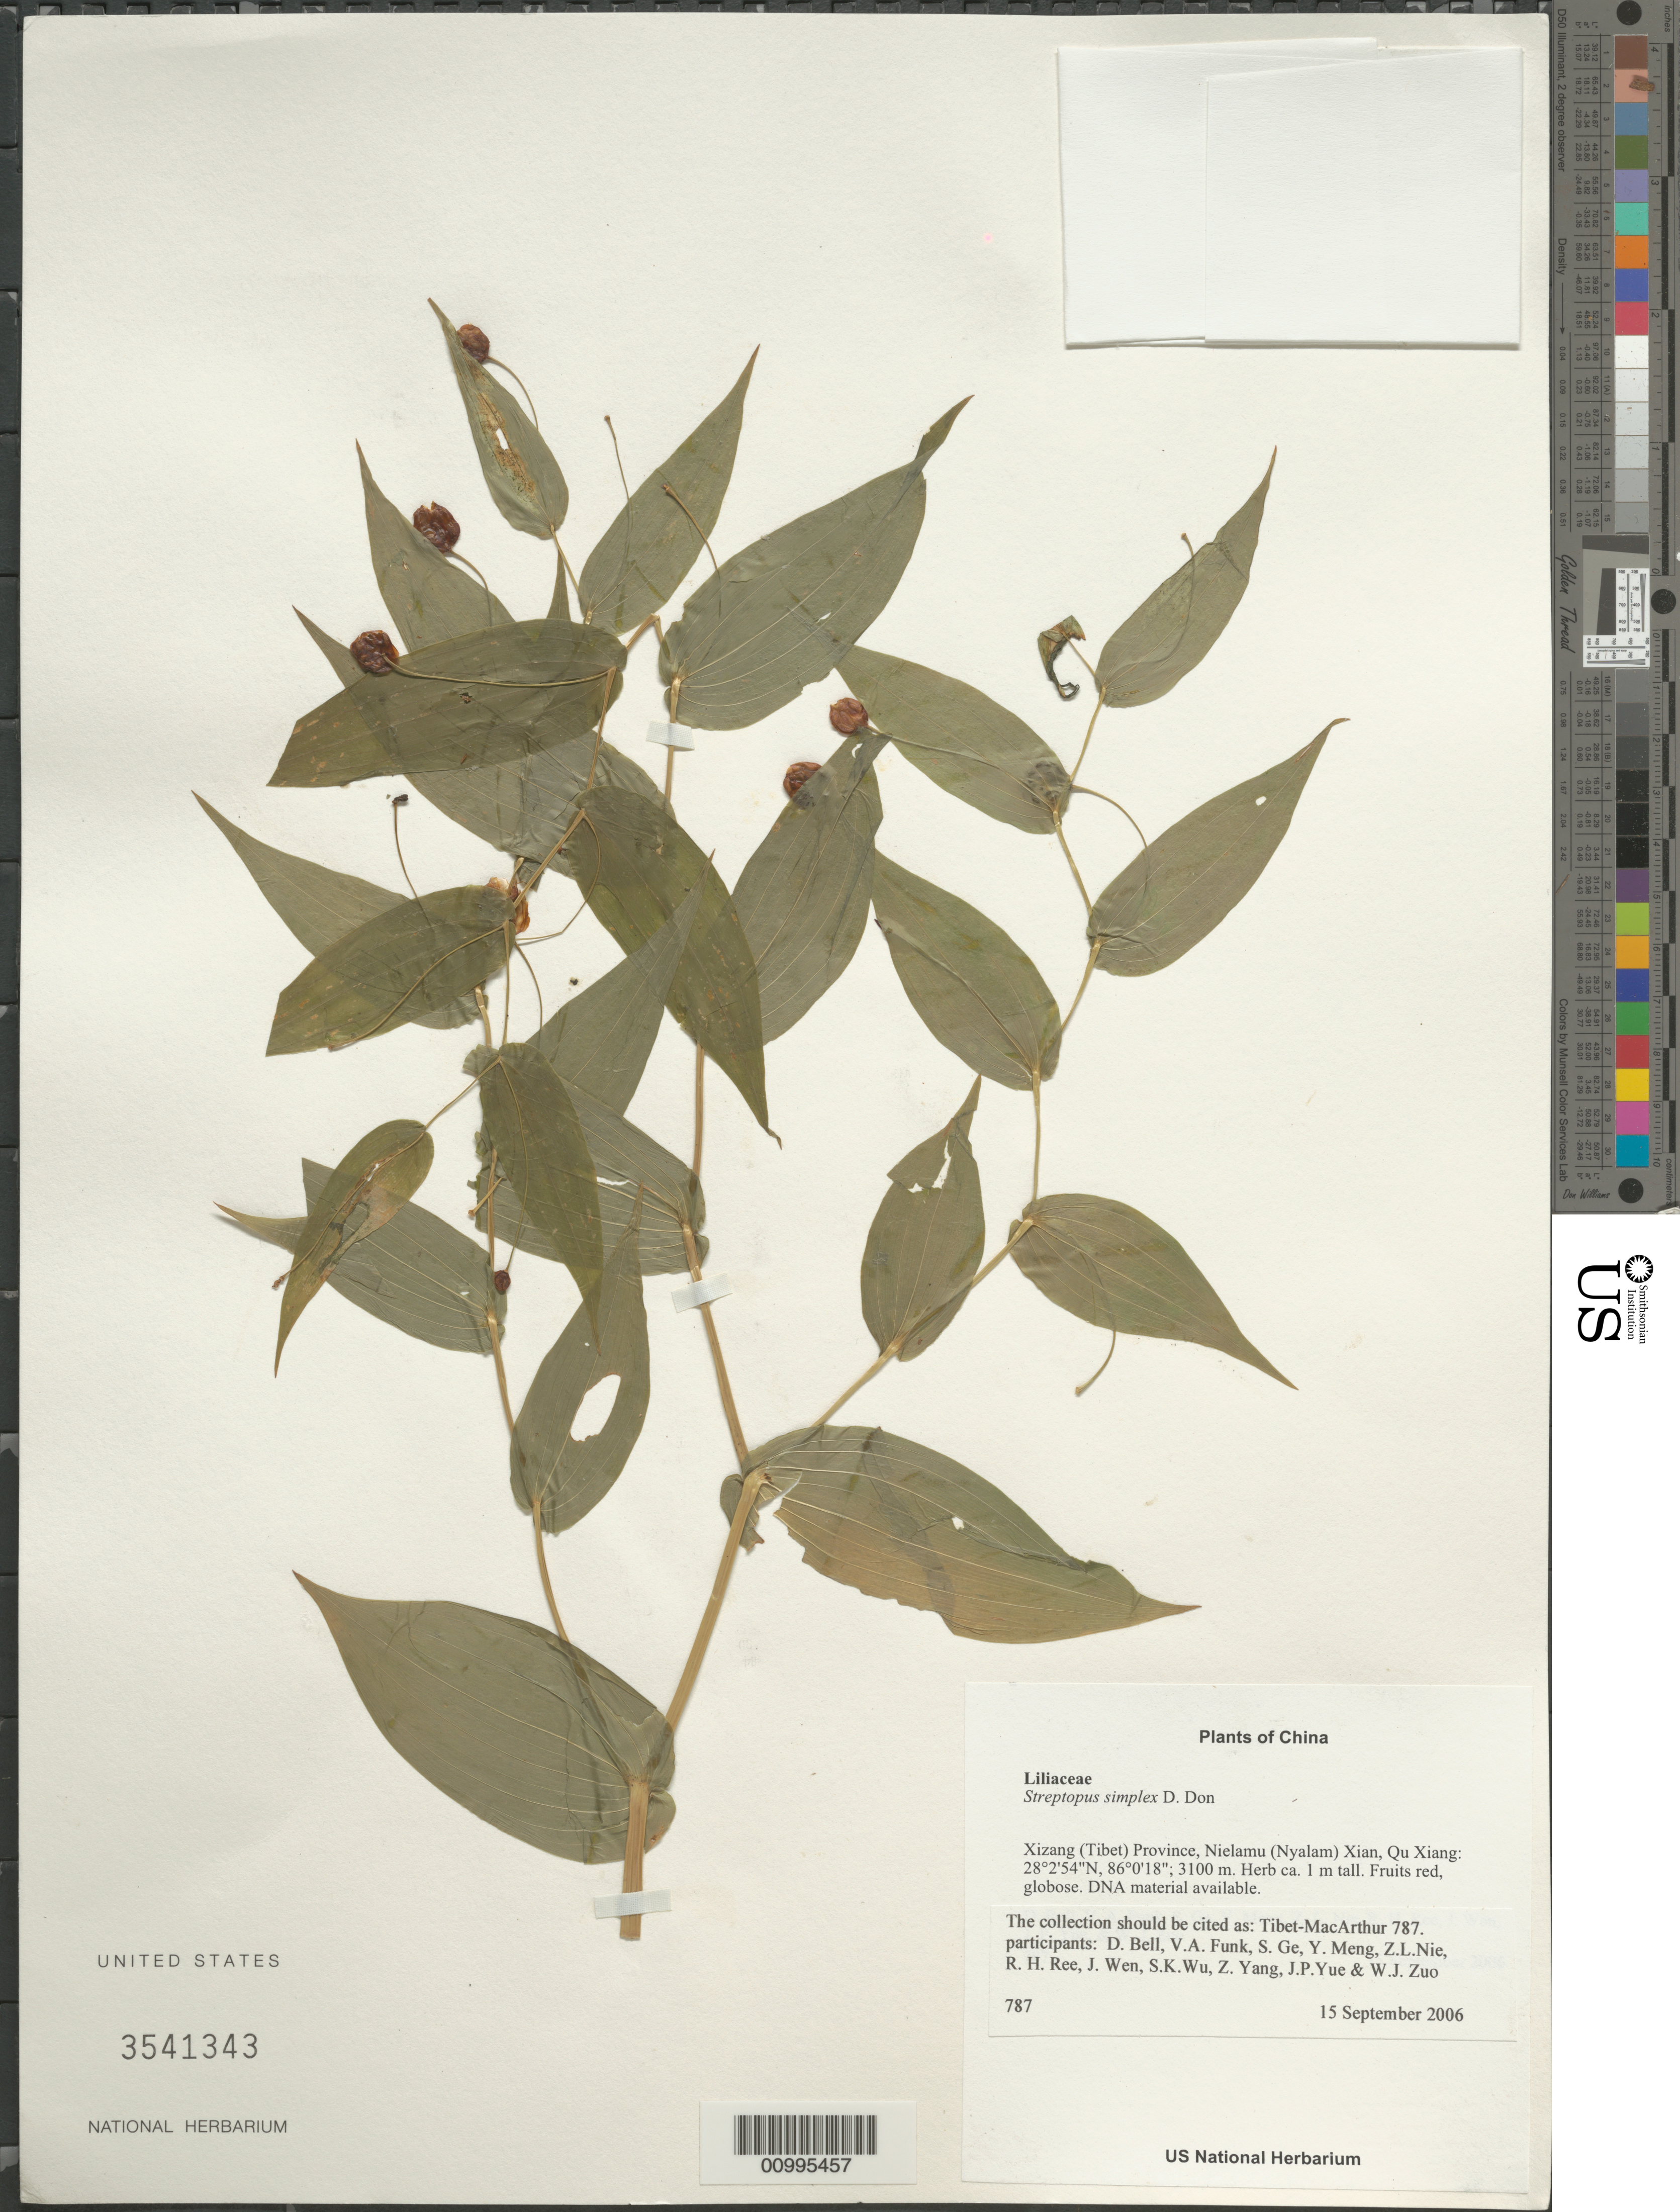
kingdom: Plantae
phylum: Tracheophyta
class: Liliopsida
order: Liliales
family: Liliaceae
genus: Streptopus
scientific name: Streptopus simplex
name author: D. Don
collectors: Tibet-MacArthur, D. A. Bell, V. Funk, S. Ge, Y. Meng, Z. Nie, R. Ree, J. Wen, J. Yue & W. Zuo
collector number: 787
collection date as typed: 15 Sep 2006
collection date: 2006-09-15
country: China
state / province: Xizang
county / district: Nielamu (Nyalam) Xian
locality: Qu Xiang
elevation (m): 3100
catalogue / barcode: US 3541343